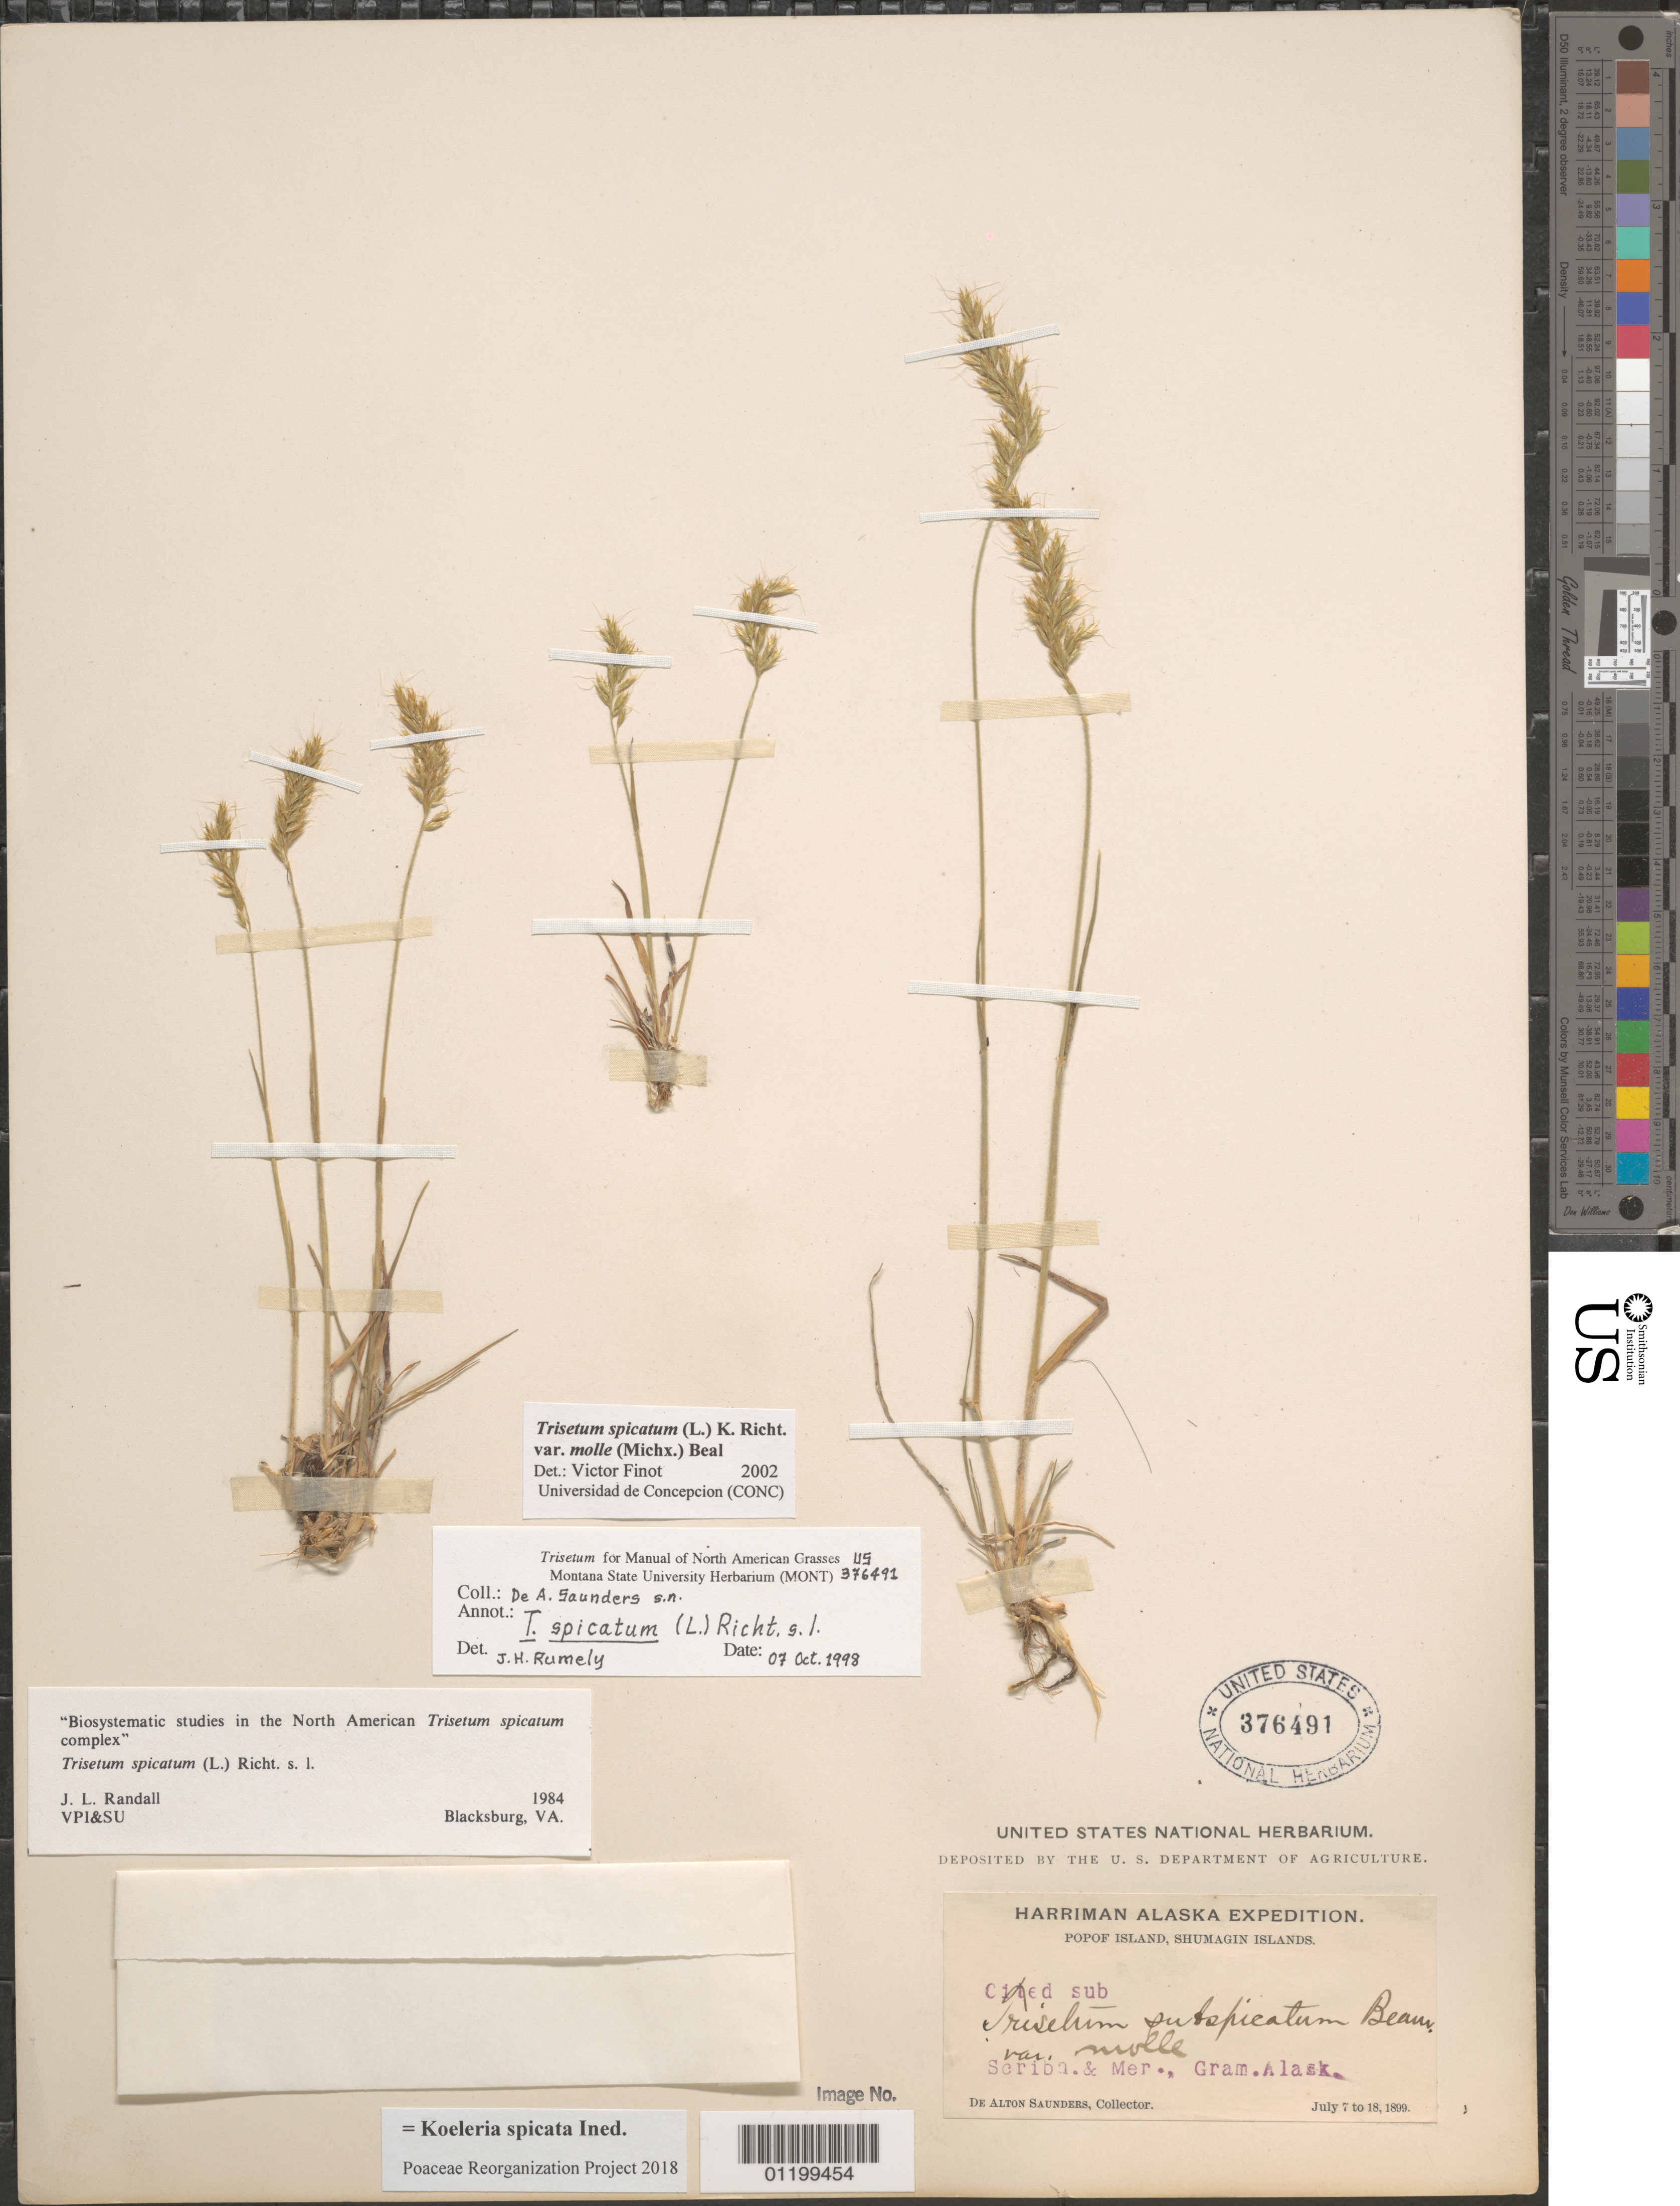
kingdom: Plantae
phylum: Tracheophyta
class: Liliopsida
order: Poales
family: Poaceae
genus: Koeleria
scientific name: Koeleria spicata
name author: (L.) Barberá et al.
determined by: Poaceae Reorganization Project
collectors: D. A. Saunders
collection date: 1899-07-07/1899-07-18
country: United States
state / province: Alaska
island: Popof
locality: Popof Island, Shumagin Islands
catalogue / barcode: US 376491